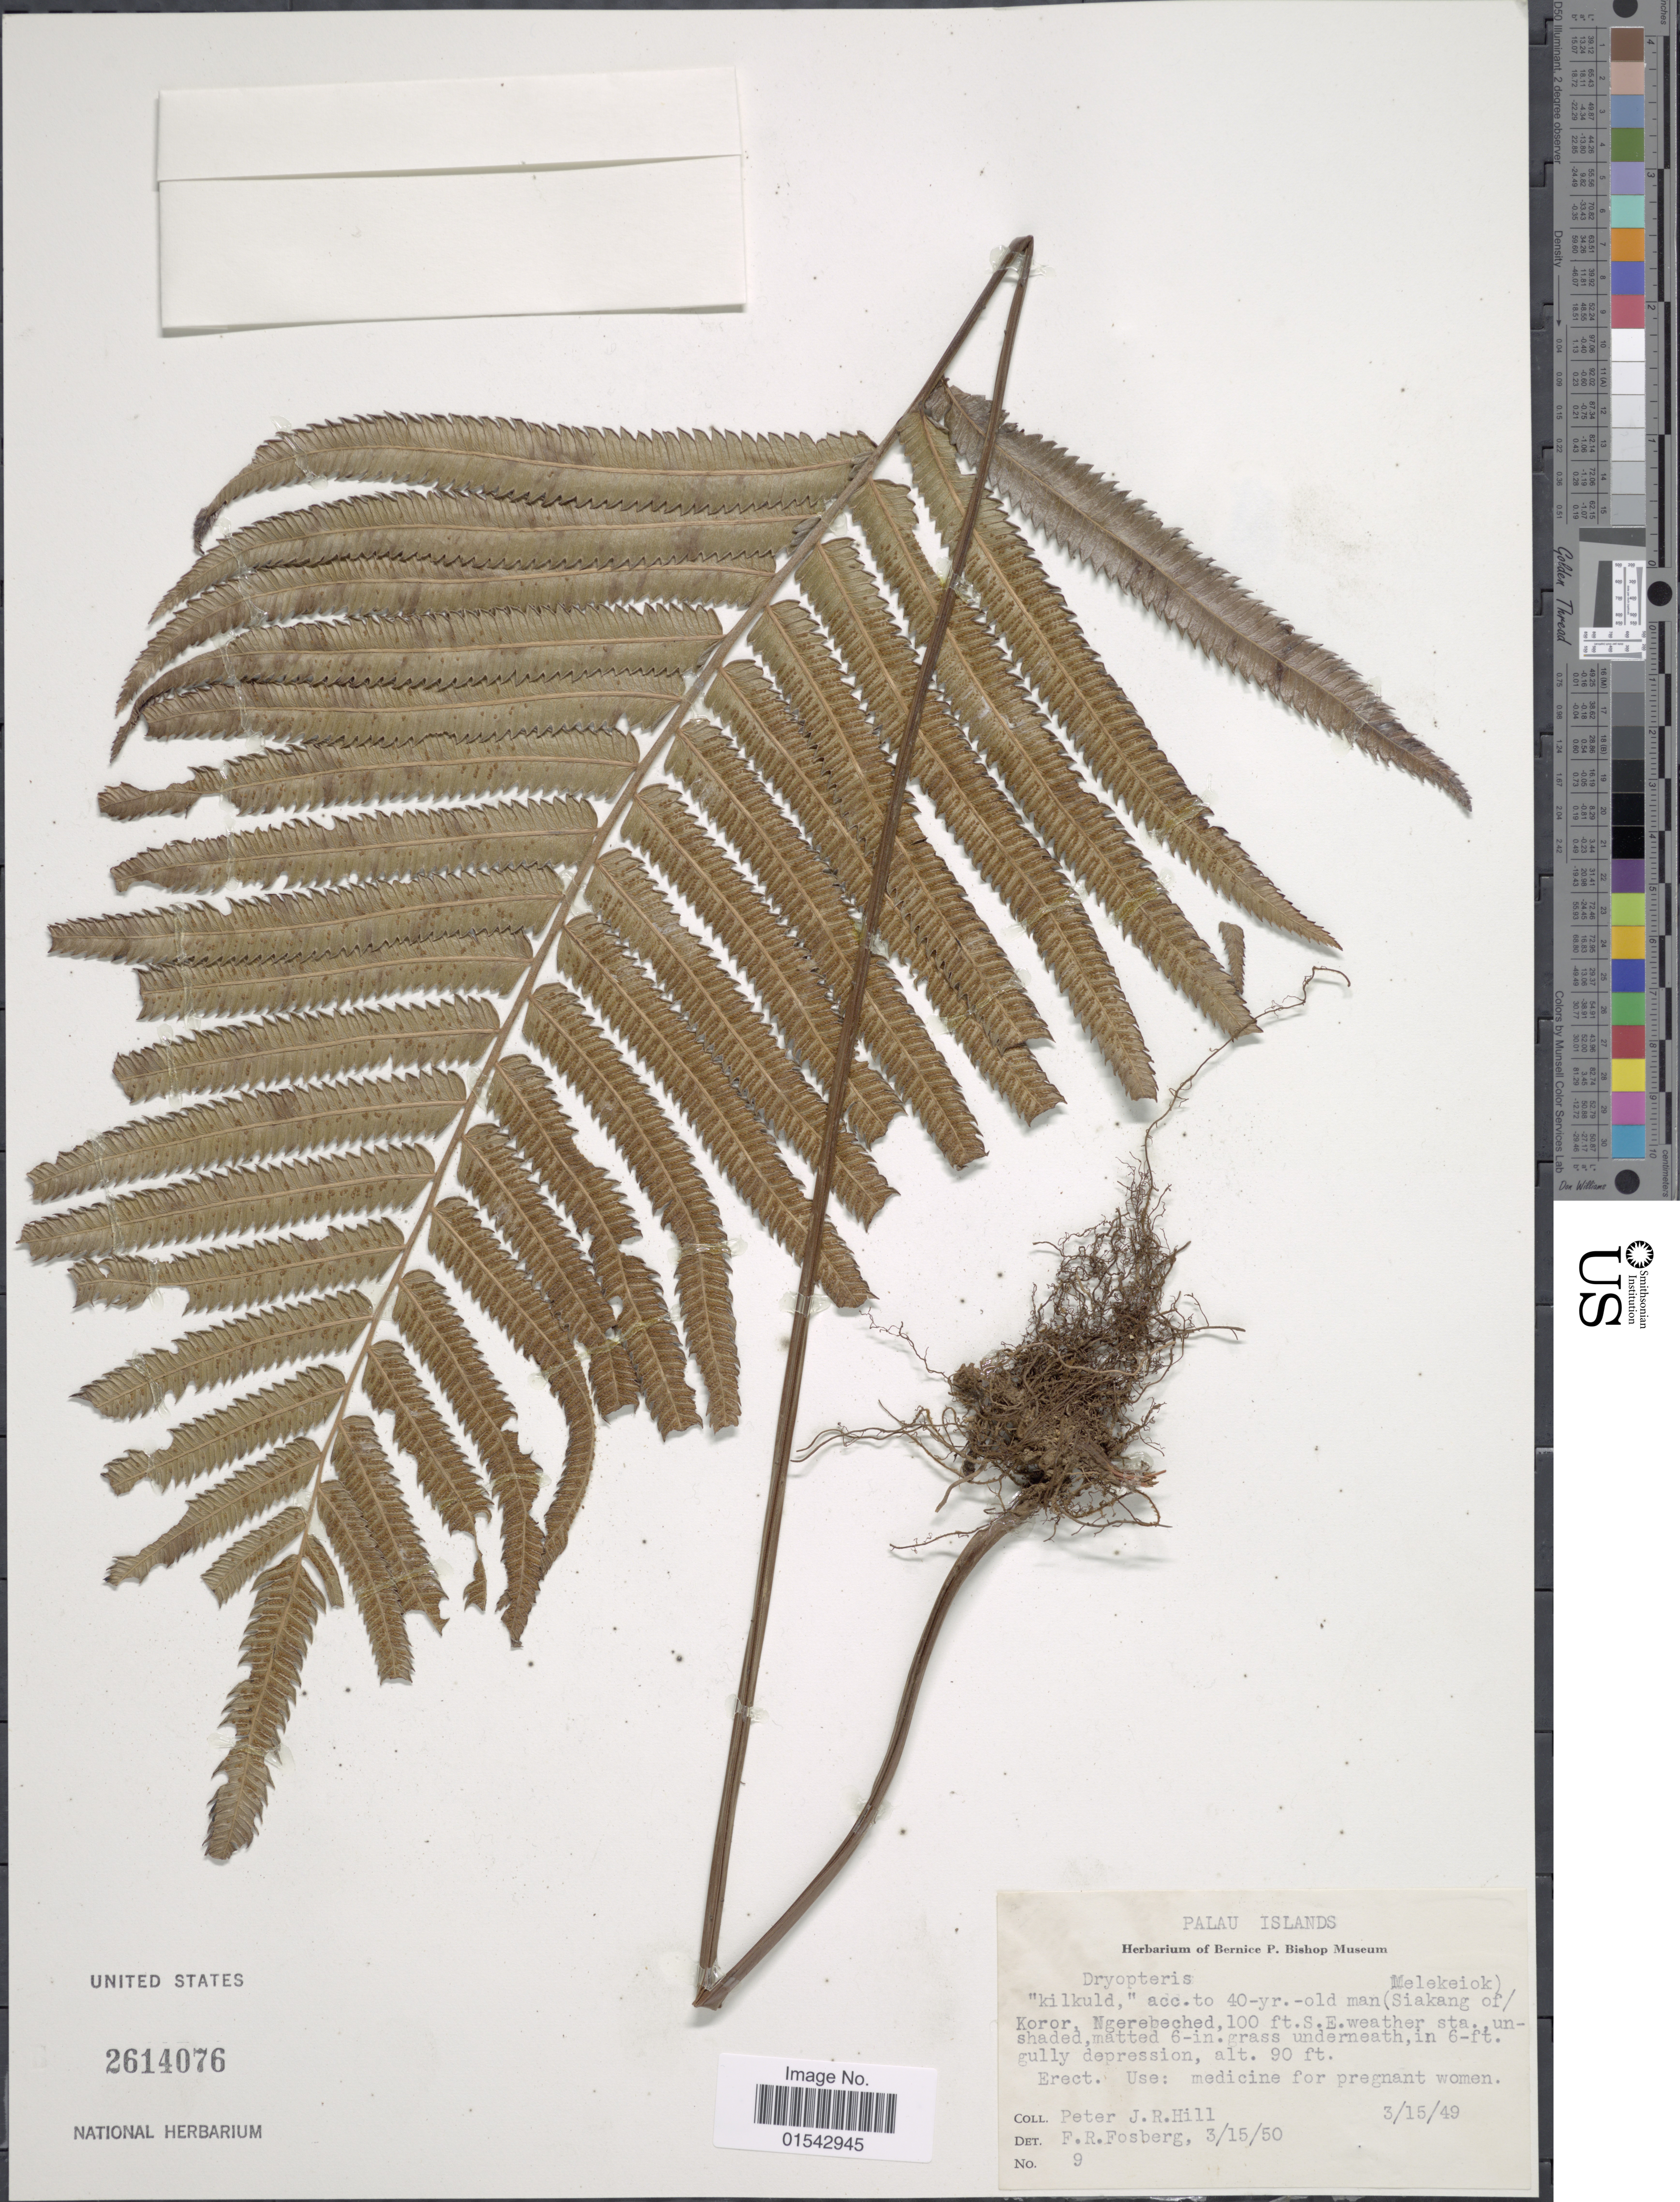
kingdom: Plantae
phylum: Tracheophyta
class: Polypodiopsida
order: Polypodiales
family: Thelypteridaceae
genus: Cyclosorus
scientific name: Cyclosorus sp.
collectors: P. J. R. Hill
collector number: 9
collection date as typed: Transcribed d/m/y: 15/3/50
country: Palau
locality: Palau Islands, (Siakang of melekeiok), Koror, Ngerebeched, 100 ft. S. E. weather sta.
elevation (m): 27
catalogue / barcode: US 2614076